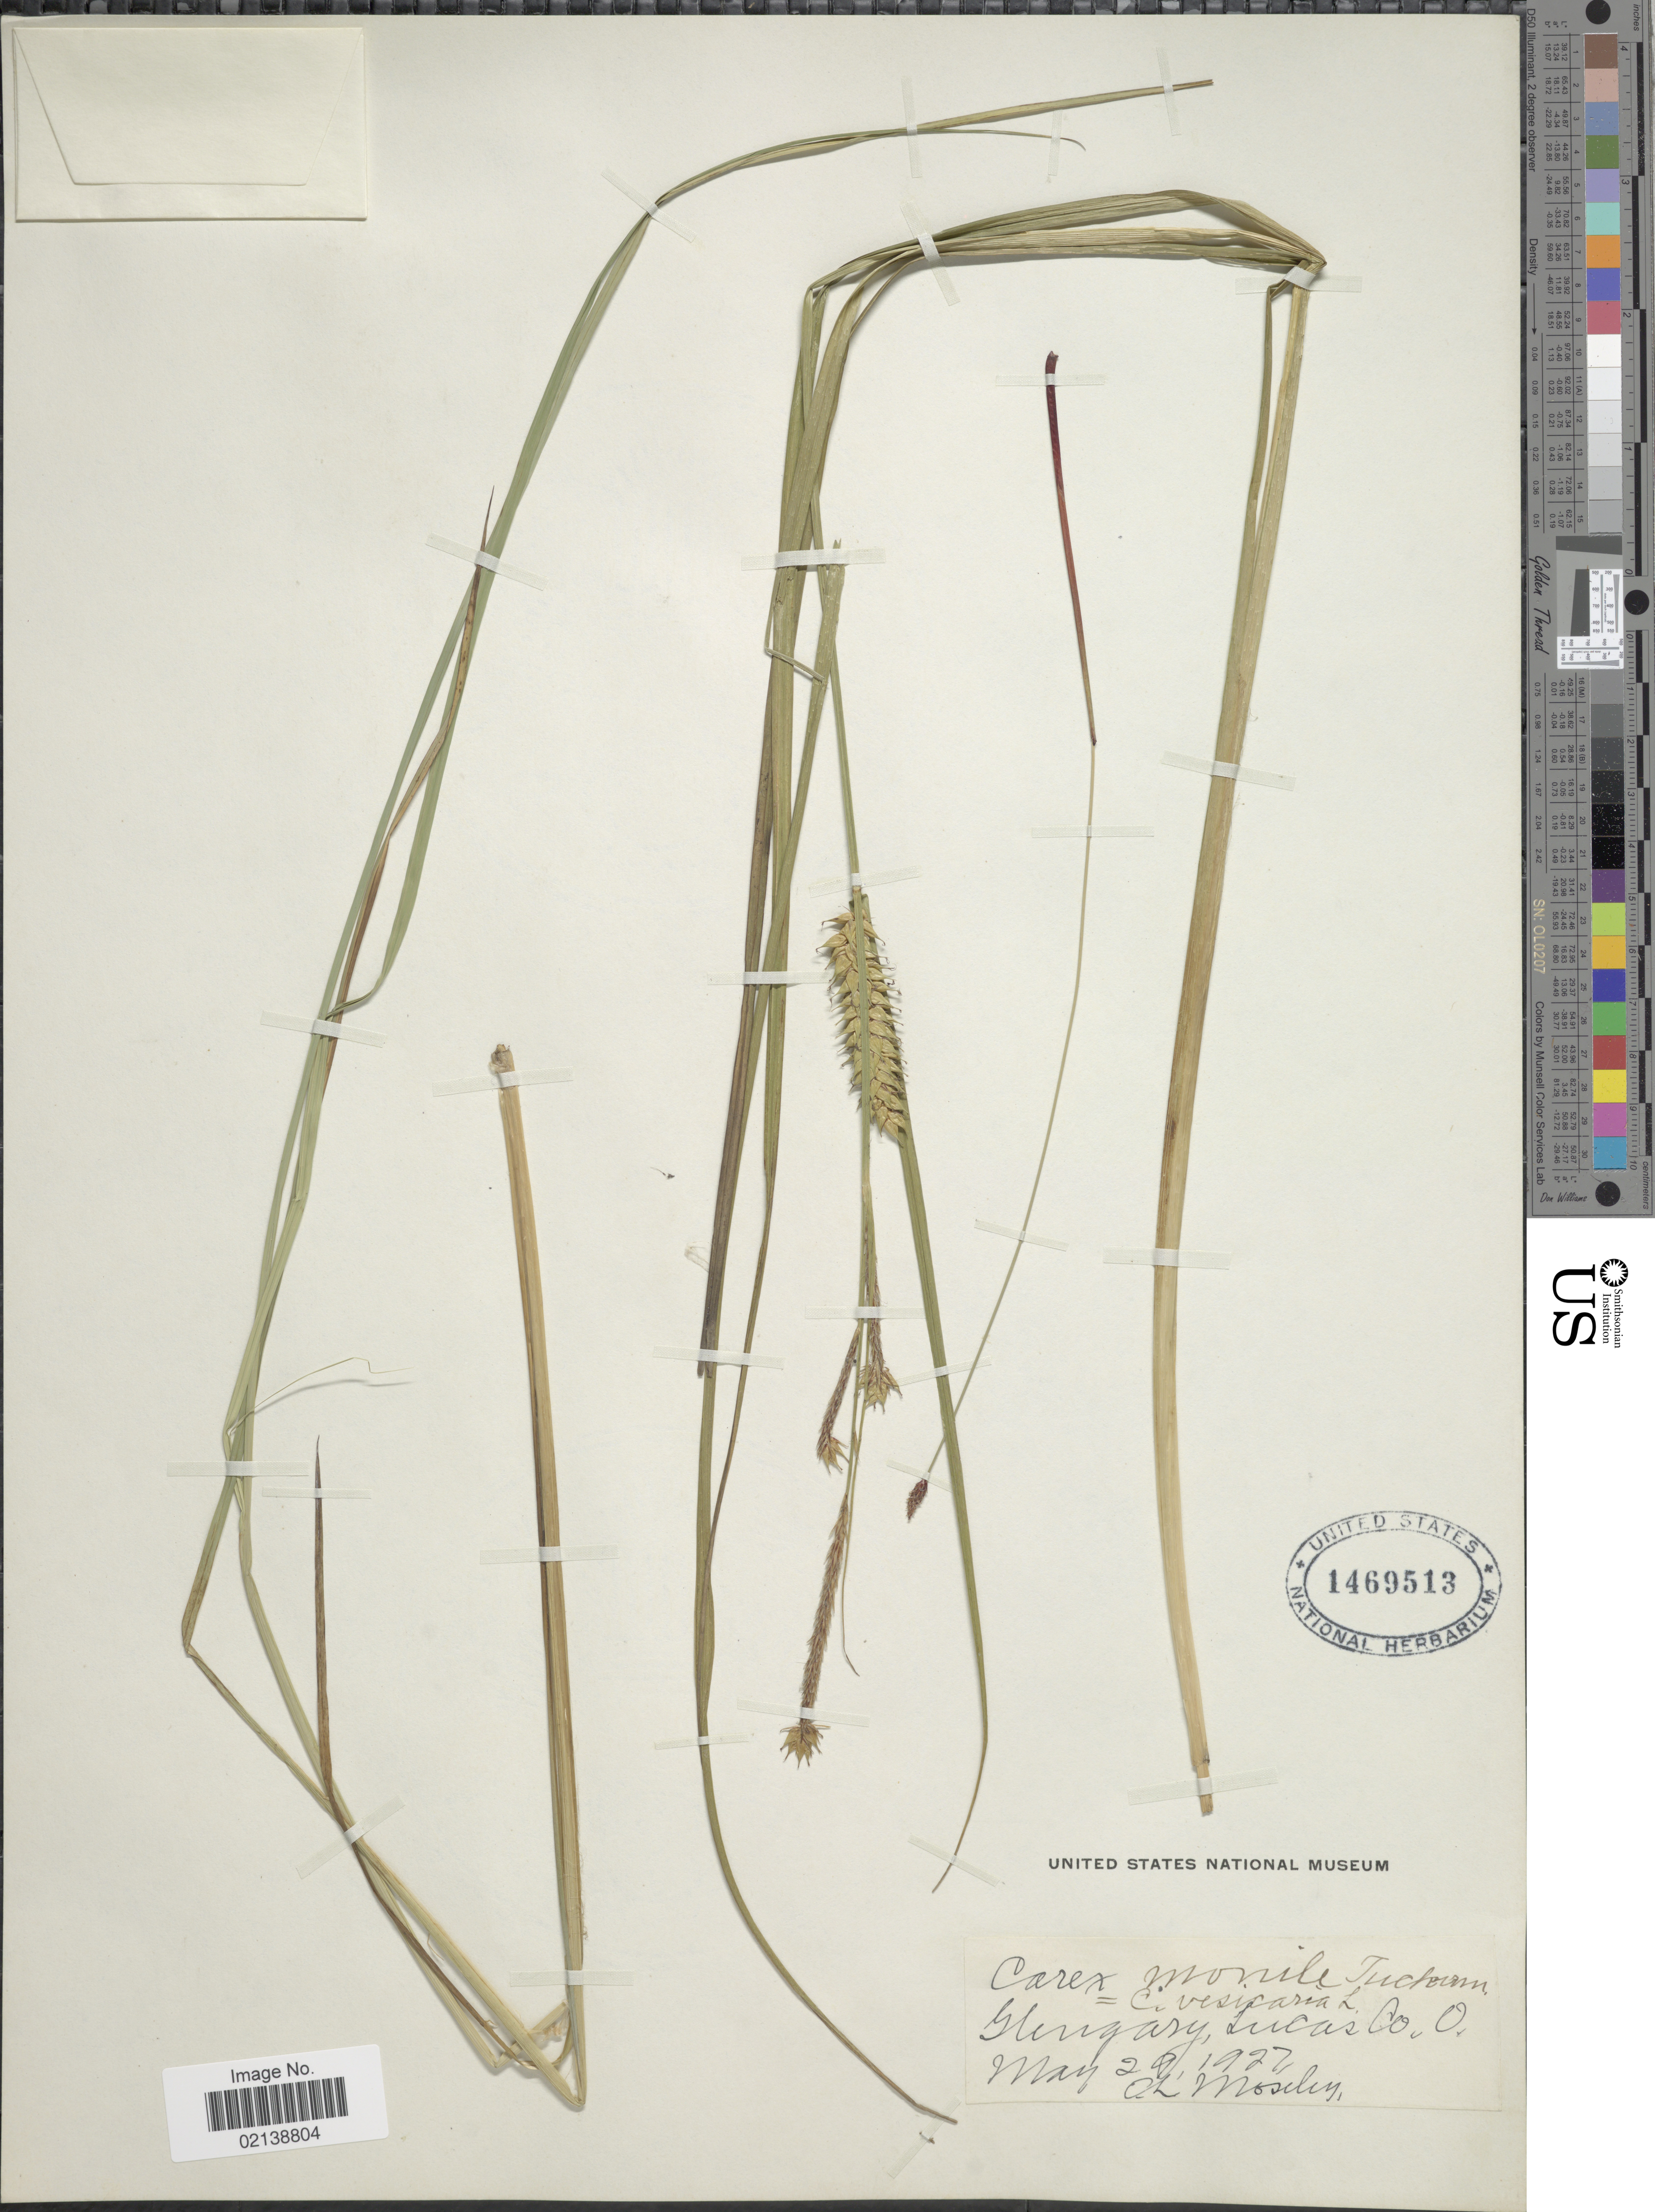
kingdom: Plantae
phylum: Tracheophyta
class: Liliopsida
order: Poales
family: Cyperaceae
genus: Carex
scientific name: Carex vesicaria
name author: L.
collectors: E. Moseley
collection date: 1927-05-29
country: United States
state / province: Ohio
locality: Glengary, Lucas Co. O.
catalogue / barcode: US 1469513